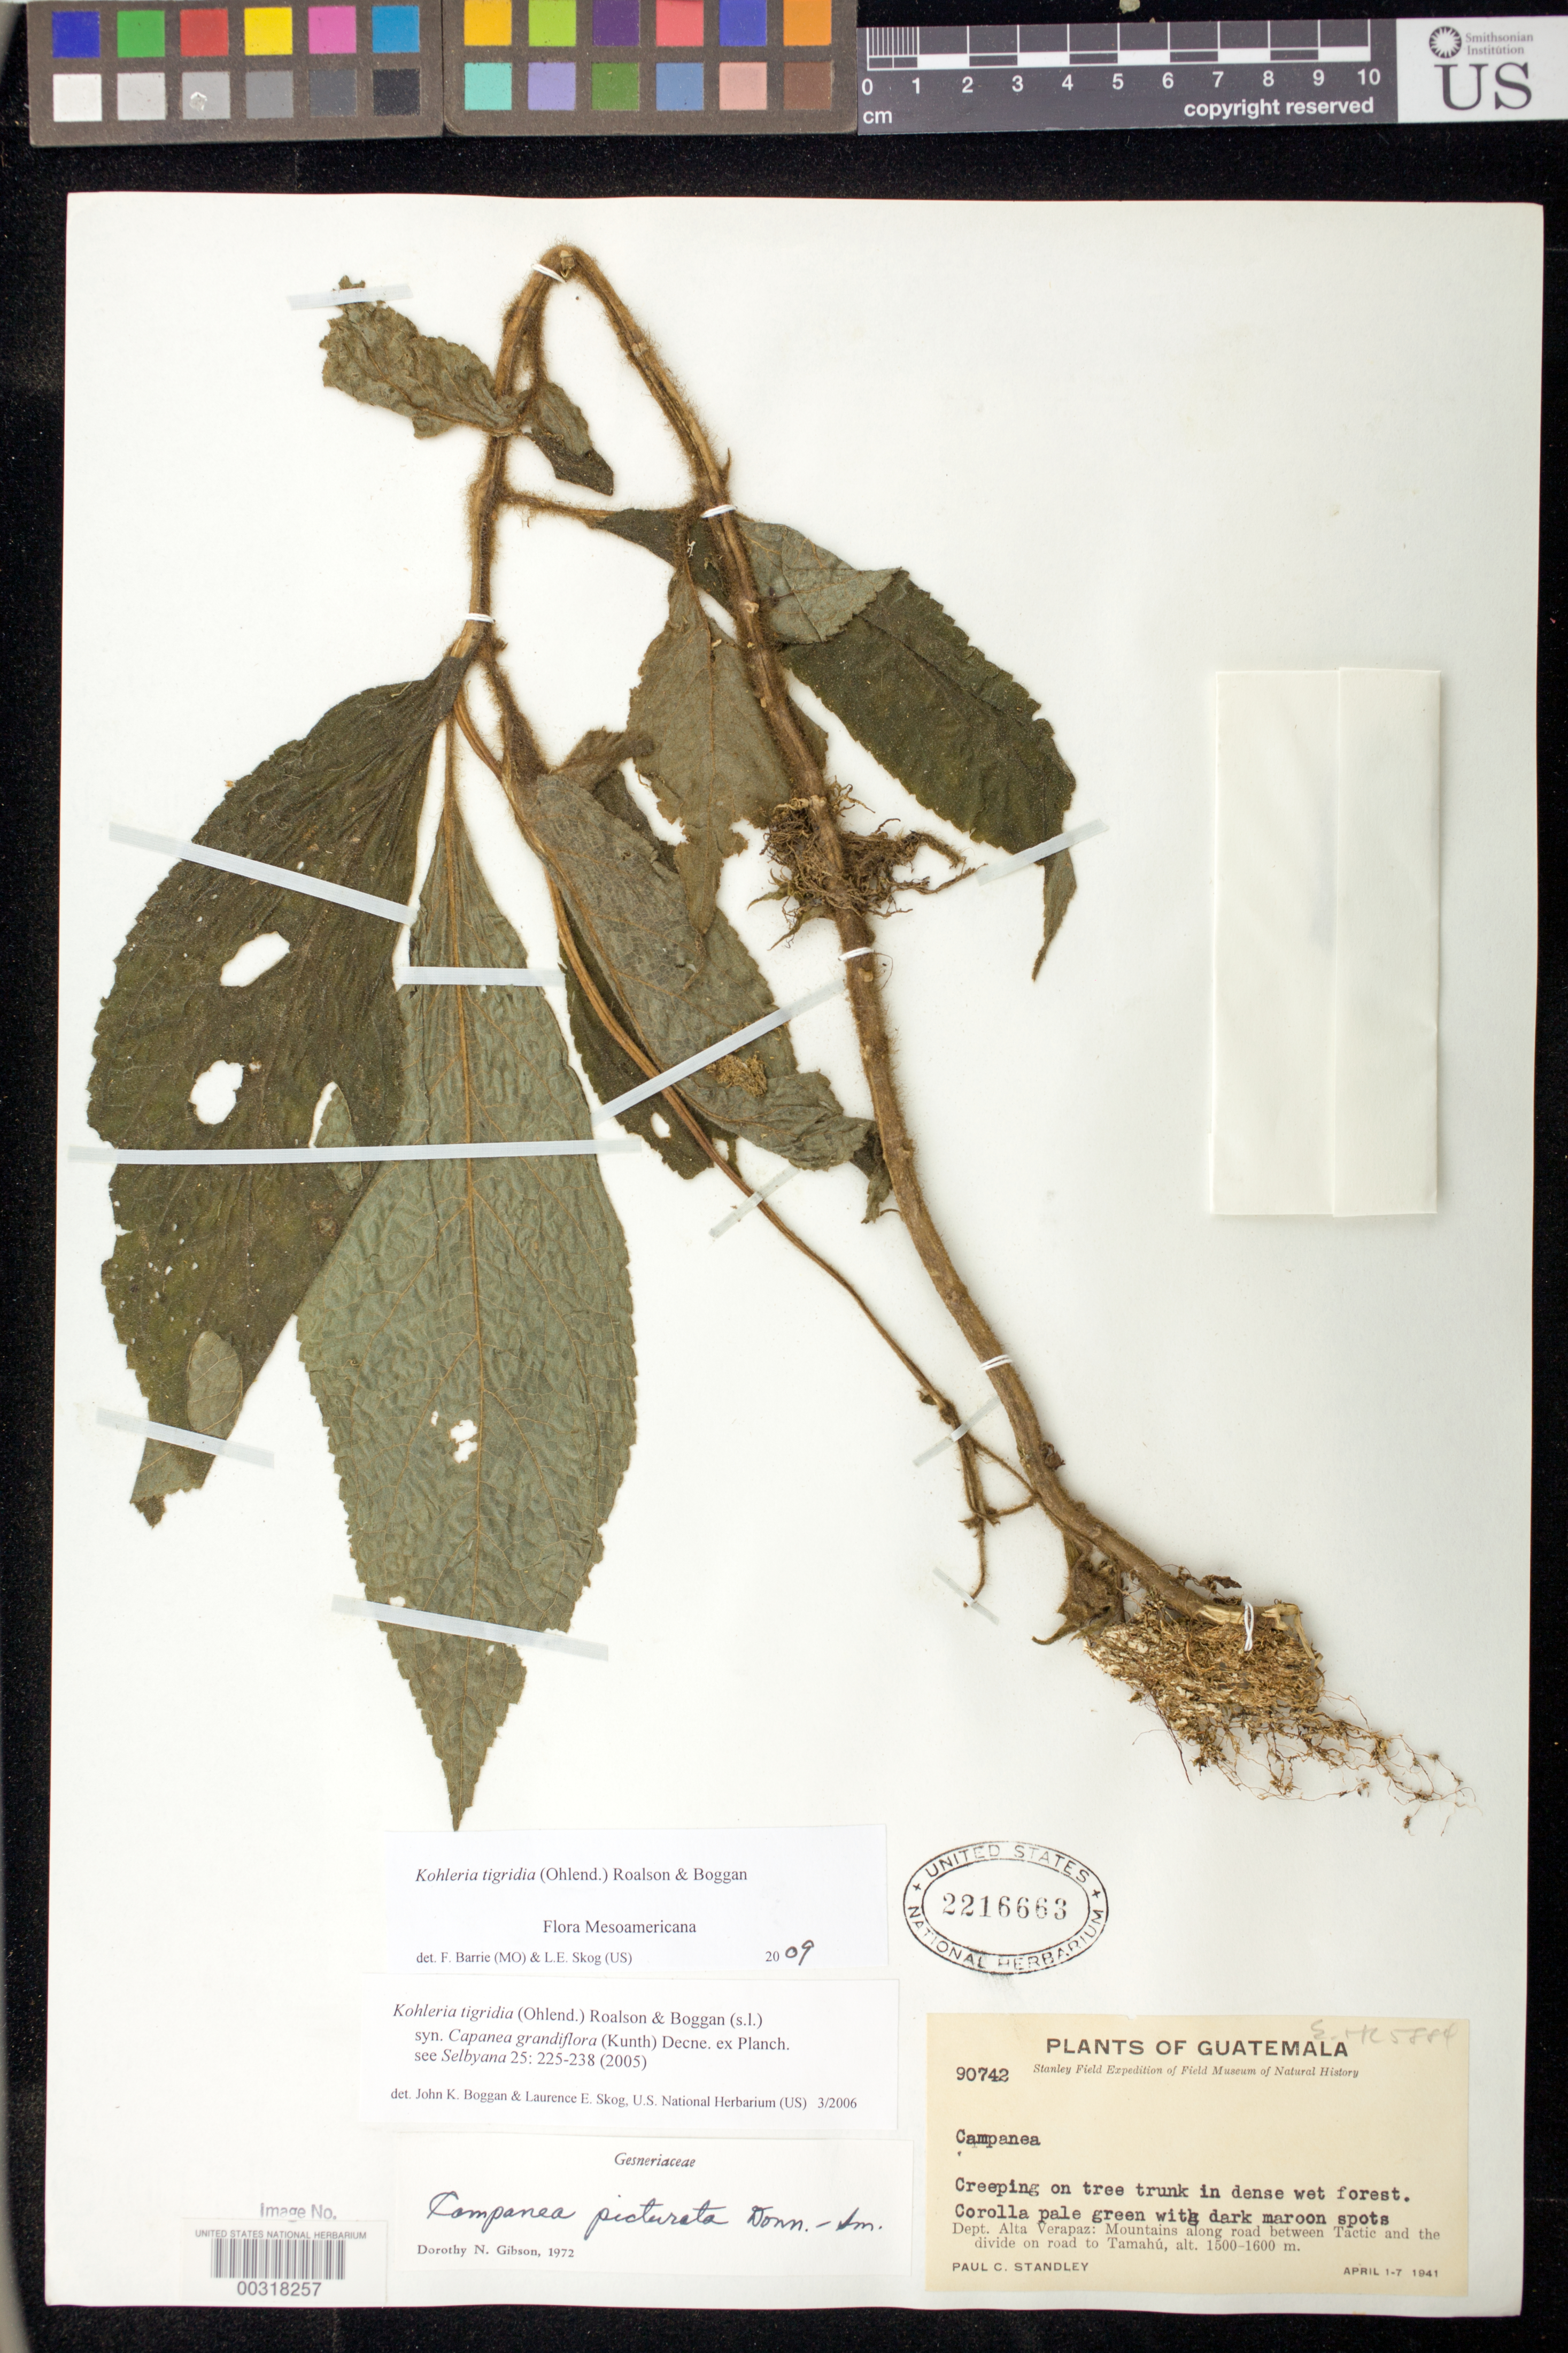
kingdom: Plantae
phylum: Tracheophyta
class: Magnoliopsida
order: Lamiales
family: Gesneriaceae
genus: Kohleria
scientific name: Kohleria tigridia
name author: (Ohlend.) Roalson & Boggan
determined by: Boggan, J. K.; Skog, L. E.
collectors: P. C. Standley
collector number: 90742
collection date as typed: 1-7 Apr 1941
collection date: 1941-04-01/1941-04-07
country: Guatemala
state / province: Alta Verapaz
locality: Mountains along road between Tactic and the divide on road to Tamahu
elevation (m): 1500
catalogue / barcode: US 2216663